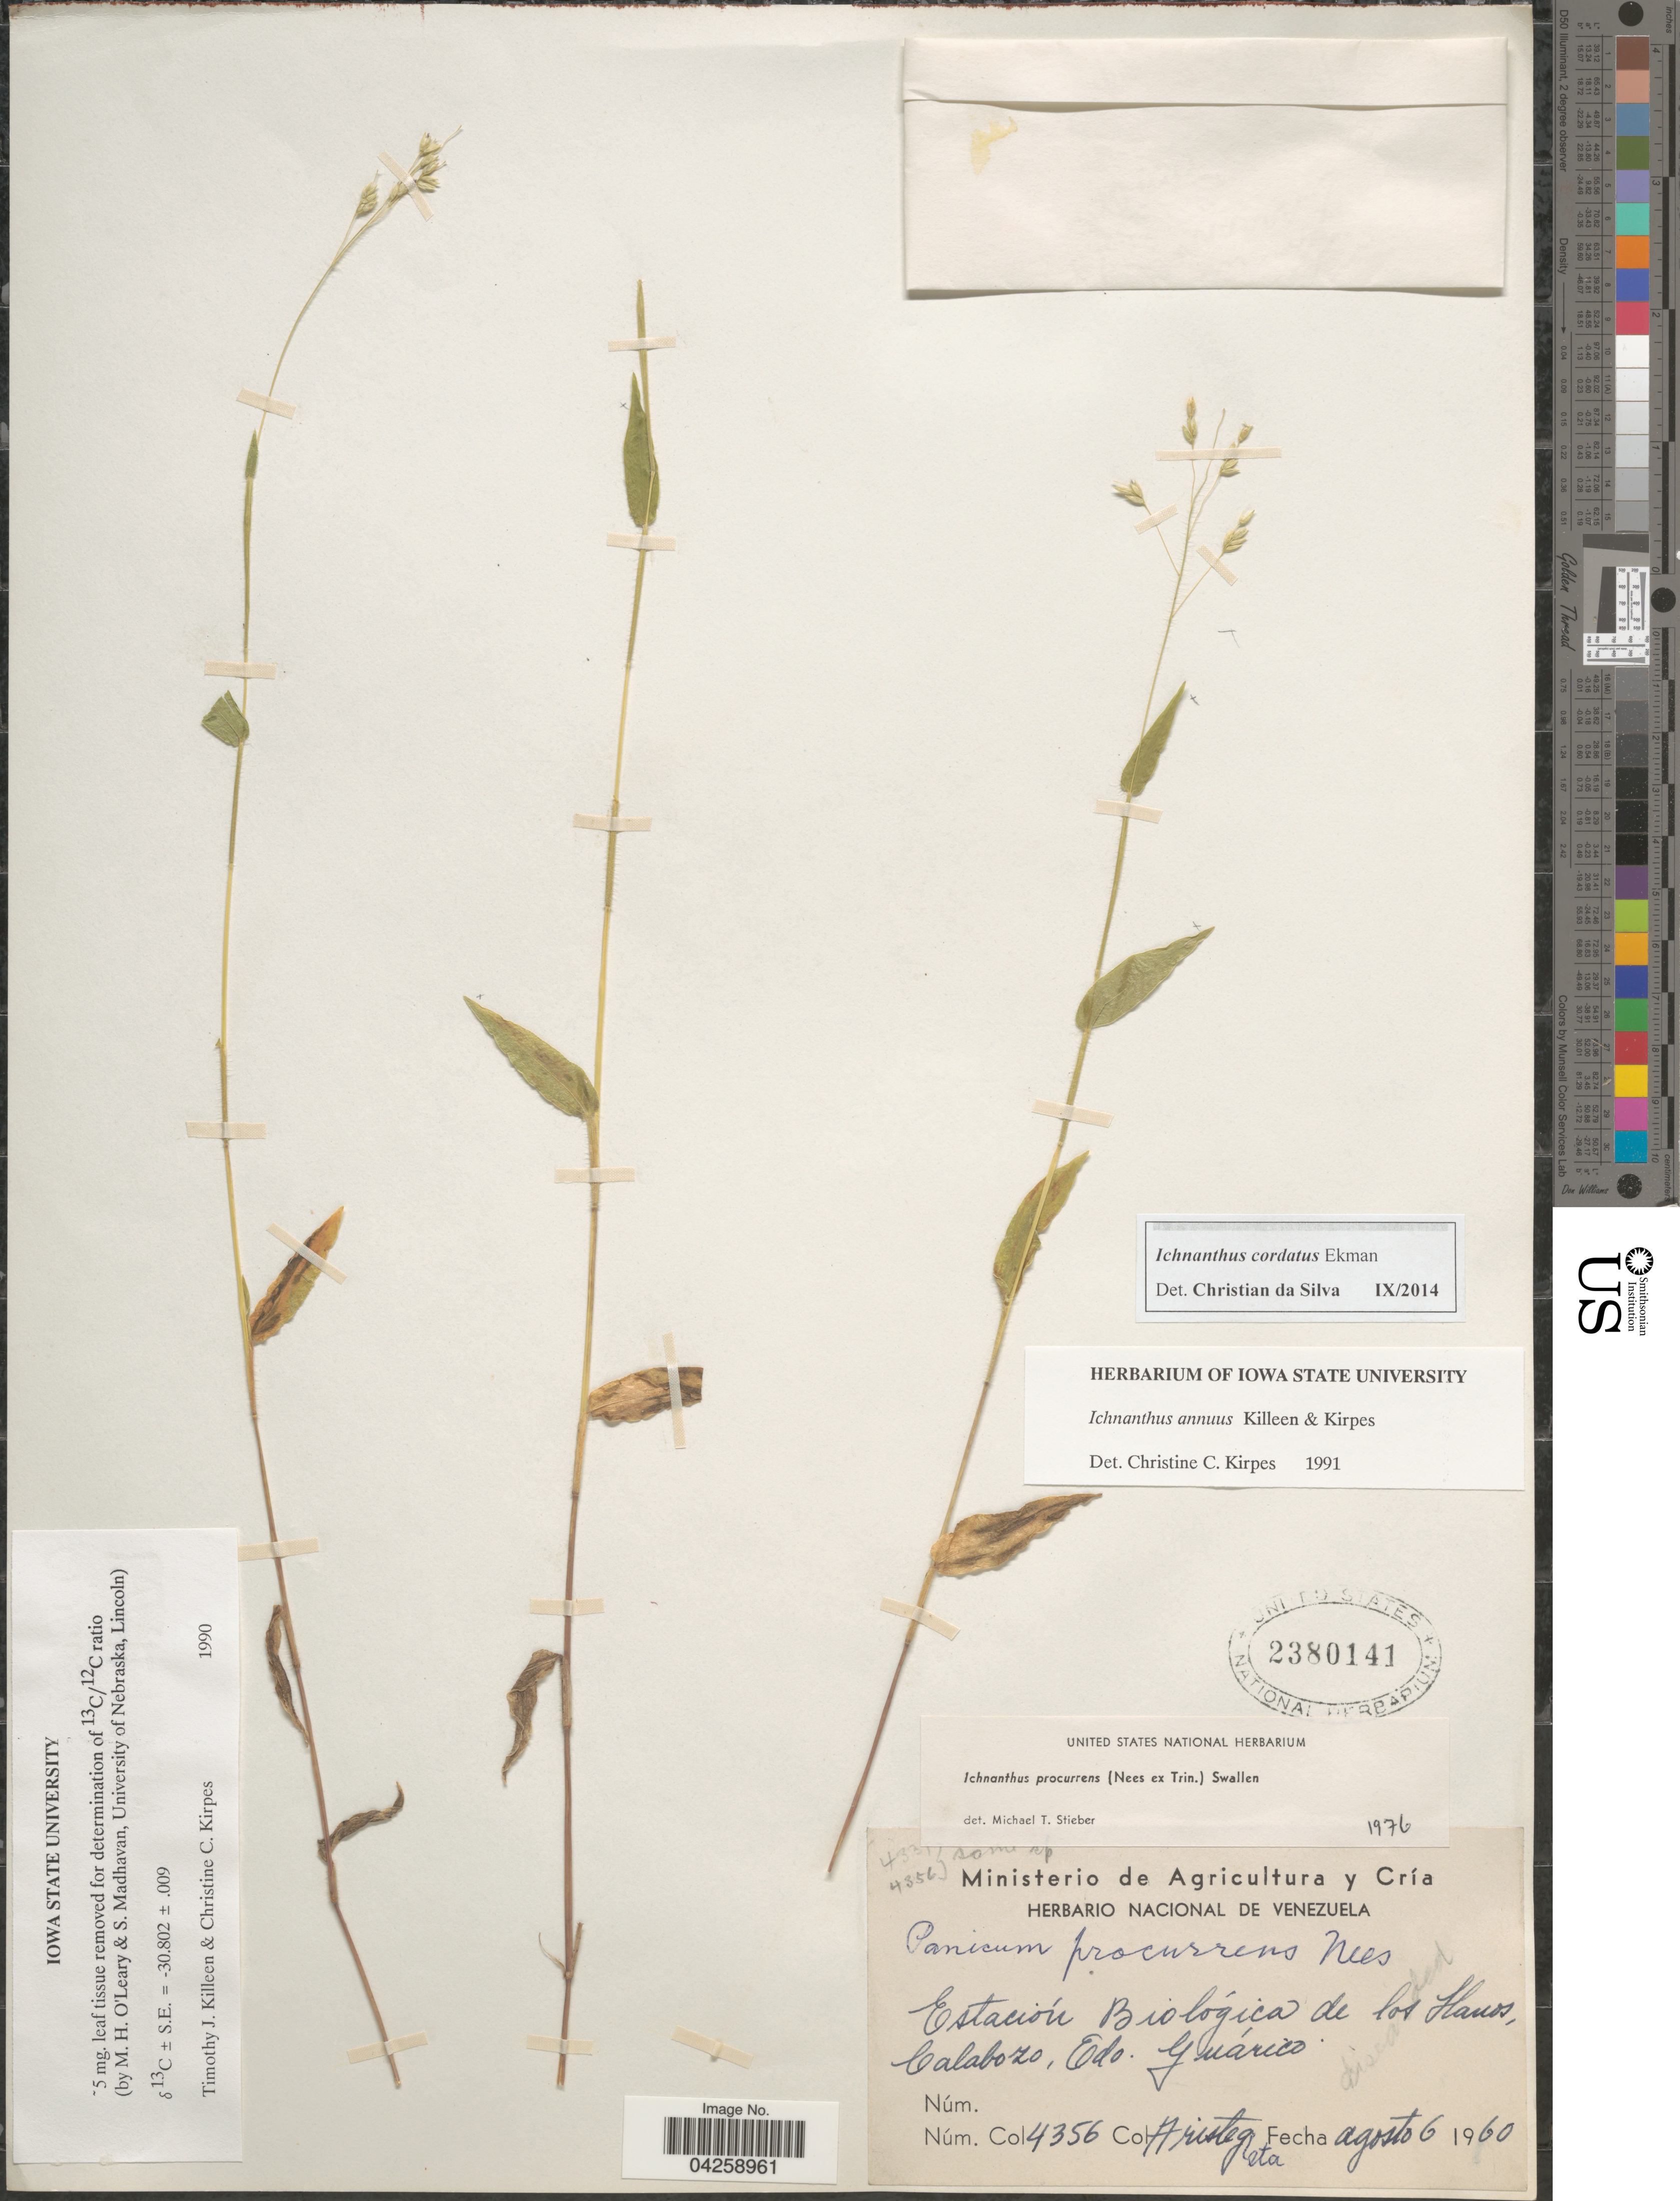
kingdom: Plantae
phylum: Tracheophyta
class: Liliopsida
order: Poales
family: Poaceae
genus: Ichnanthus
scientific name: Ichnanthus mayarensis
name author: (C. Wright) Hitchc.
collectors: -. Aristeguieta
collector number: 4356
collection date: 1960-08-06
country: Venezuela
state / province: Guarico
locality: Estación Biológica de los Llanos, Calabozo.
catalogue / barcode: US 2380141